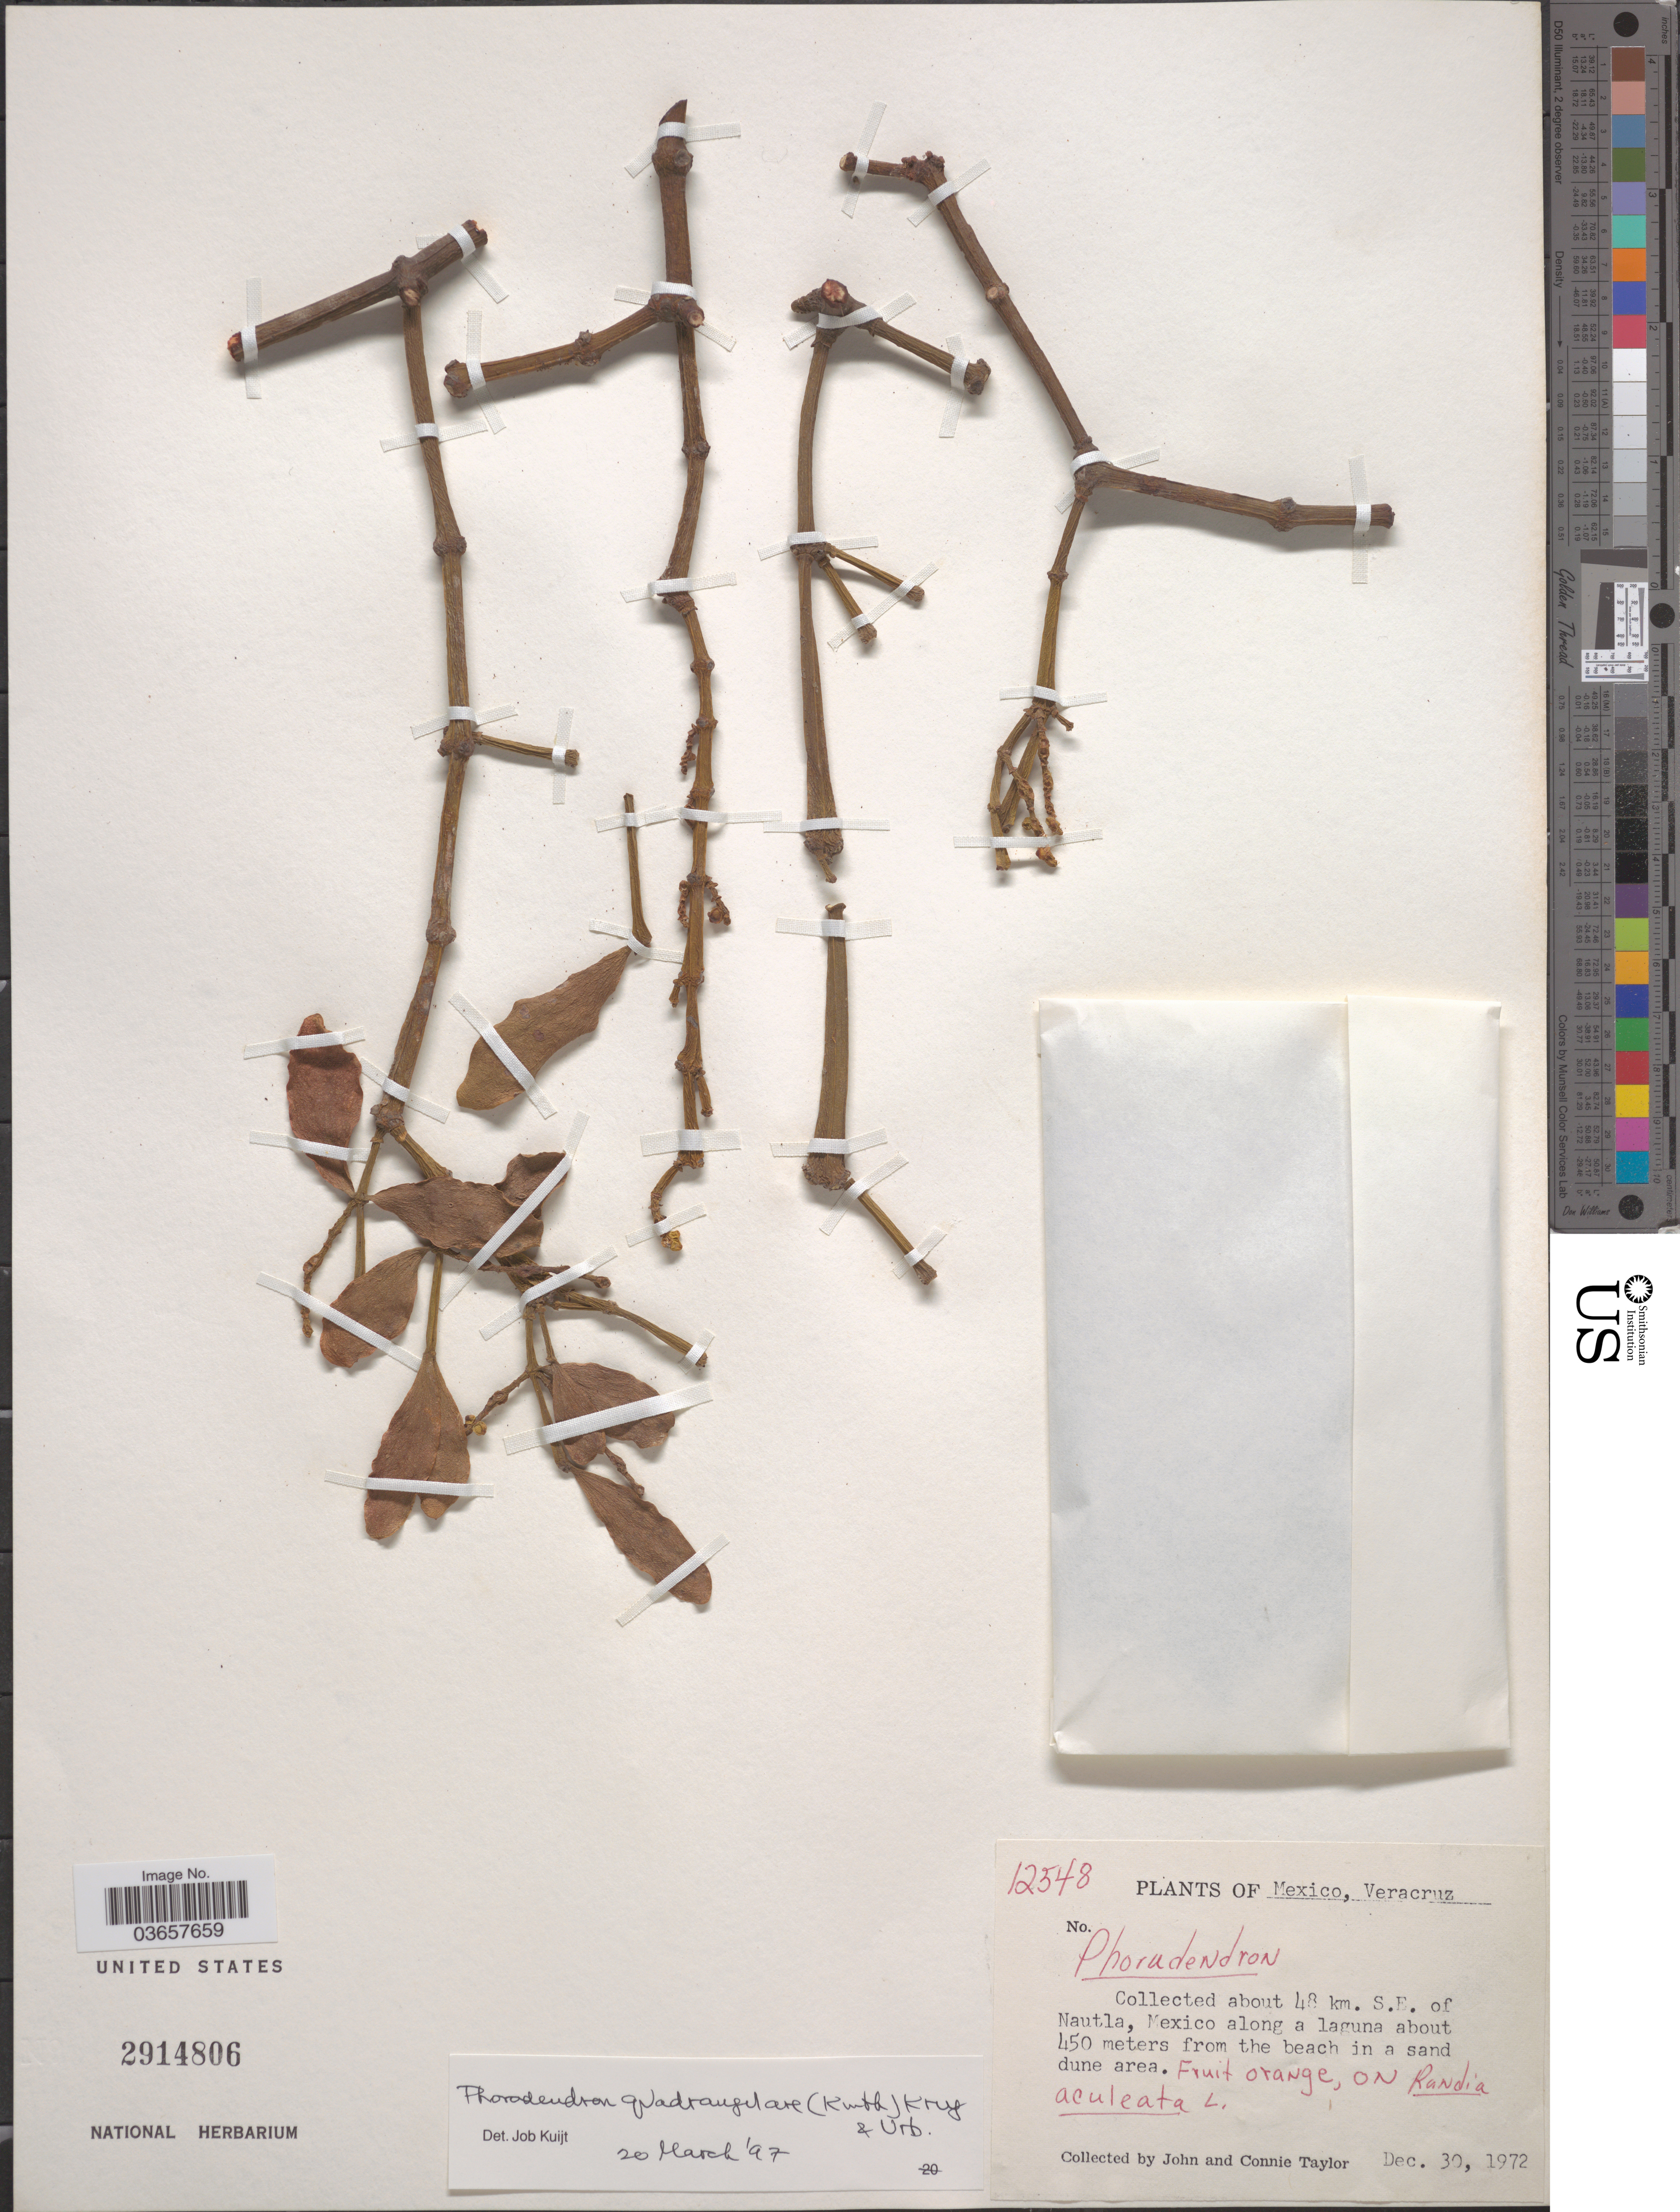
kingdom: Plantae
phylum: Tracheophyta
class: Magnoliopsida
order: Santalales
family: Viscaceae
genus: Phoradendron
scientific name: Phoradendron quadrangulare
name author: (Kunth) Griseb.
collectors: J. Taylor & C. Taylor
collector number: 12548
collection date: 1972-12-30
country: Mexico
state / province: Veracruz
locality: Veracruz. About 48 km. S.E. of Nautla, Mexico along a laguna about 450 meters from the beach in a sand dune.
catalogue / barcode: US 2914806